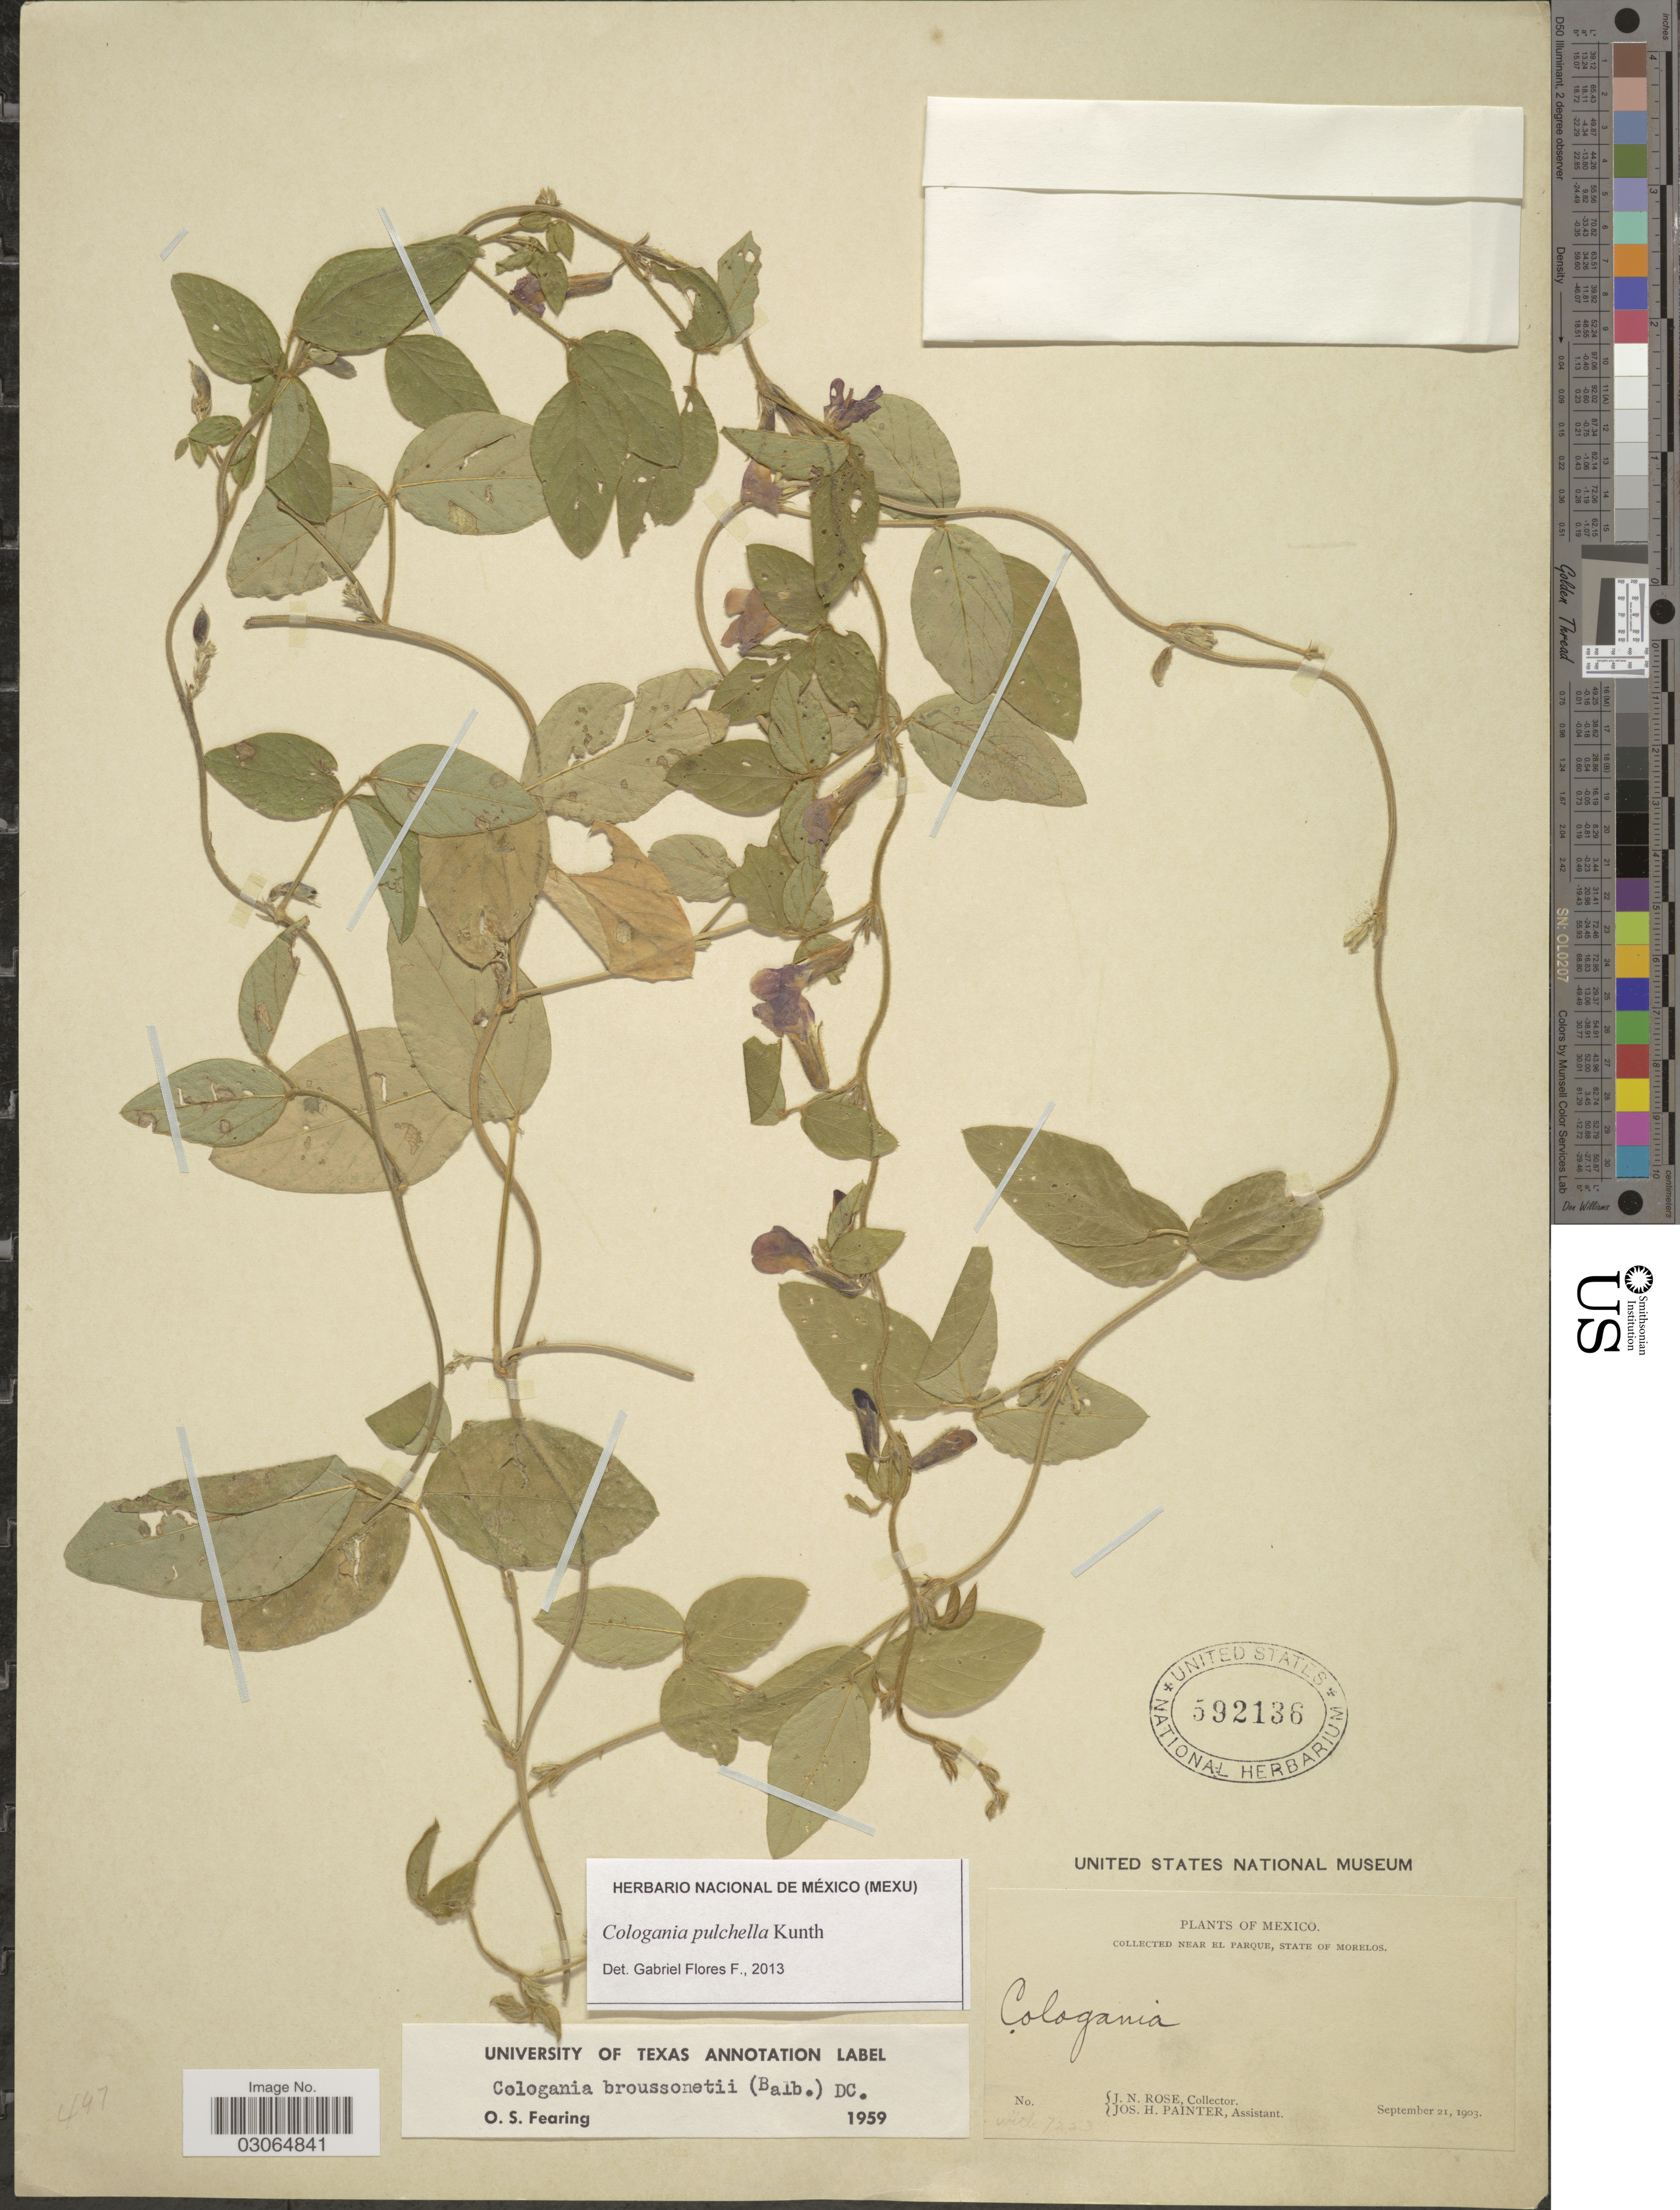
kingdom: Plantae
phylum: Tracheophyta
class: Magnoliopsida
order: Fabales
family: Fabaceae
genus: Cologania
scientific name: Cologania broussonetii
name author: (Balb.) DC.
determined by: Fearing, O. S.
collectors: J. N. Rose & J. H. Painter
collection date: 1903-09-21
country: Mexico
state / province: Morelos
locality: Near El Parque.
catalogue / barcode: US 592136